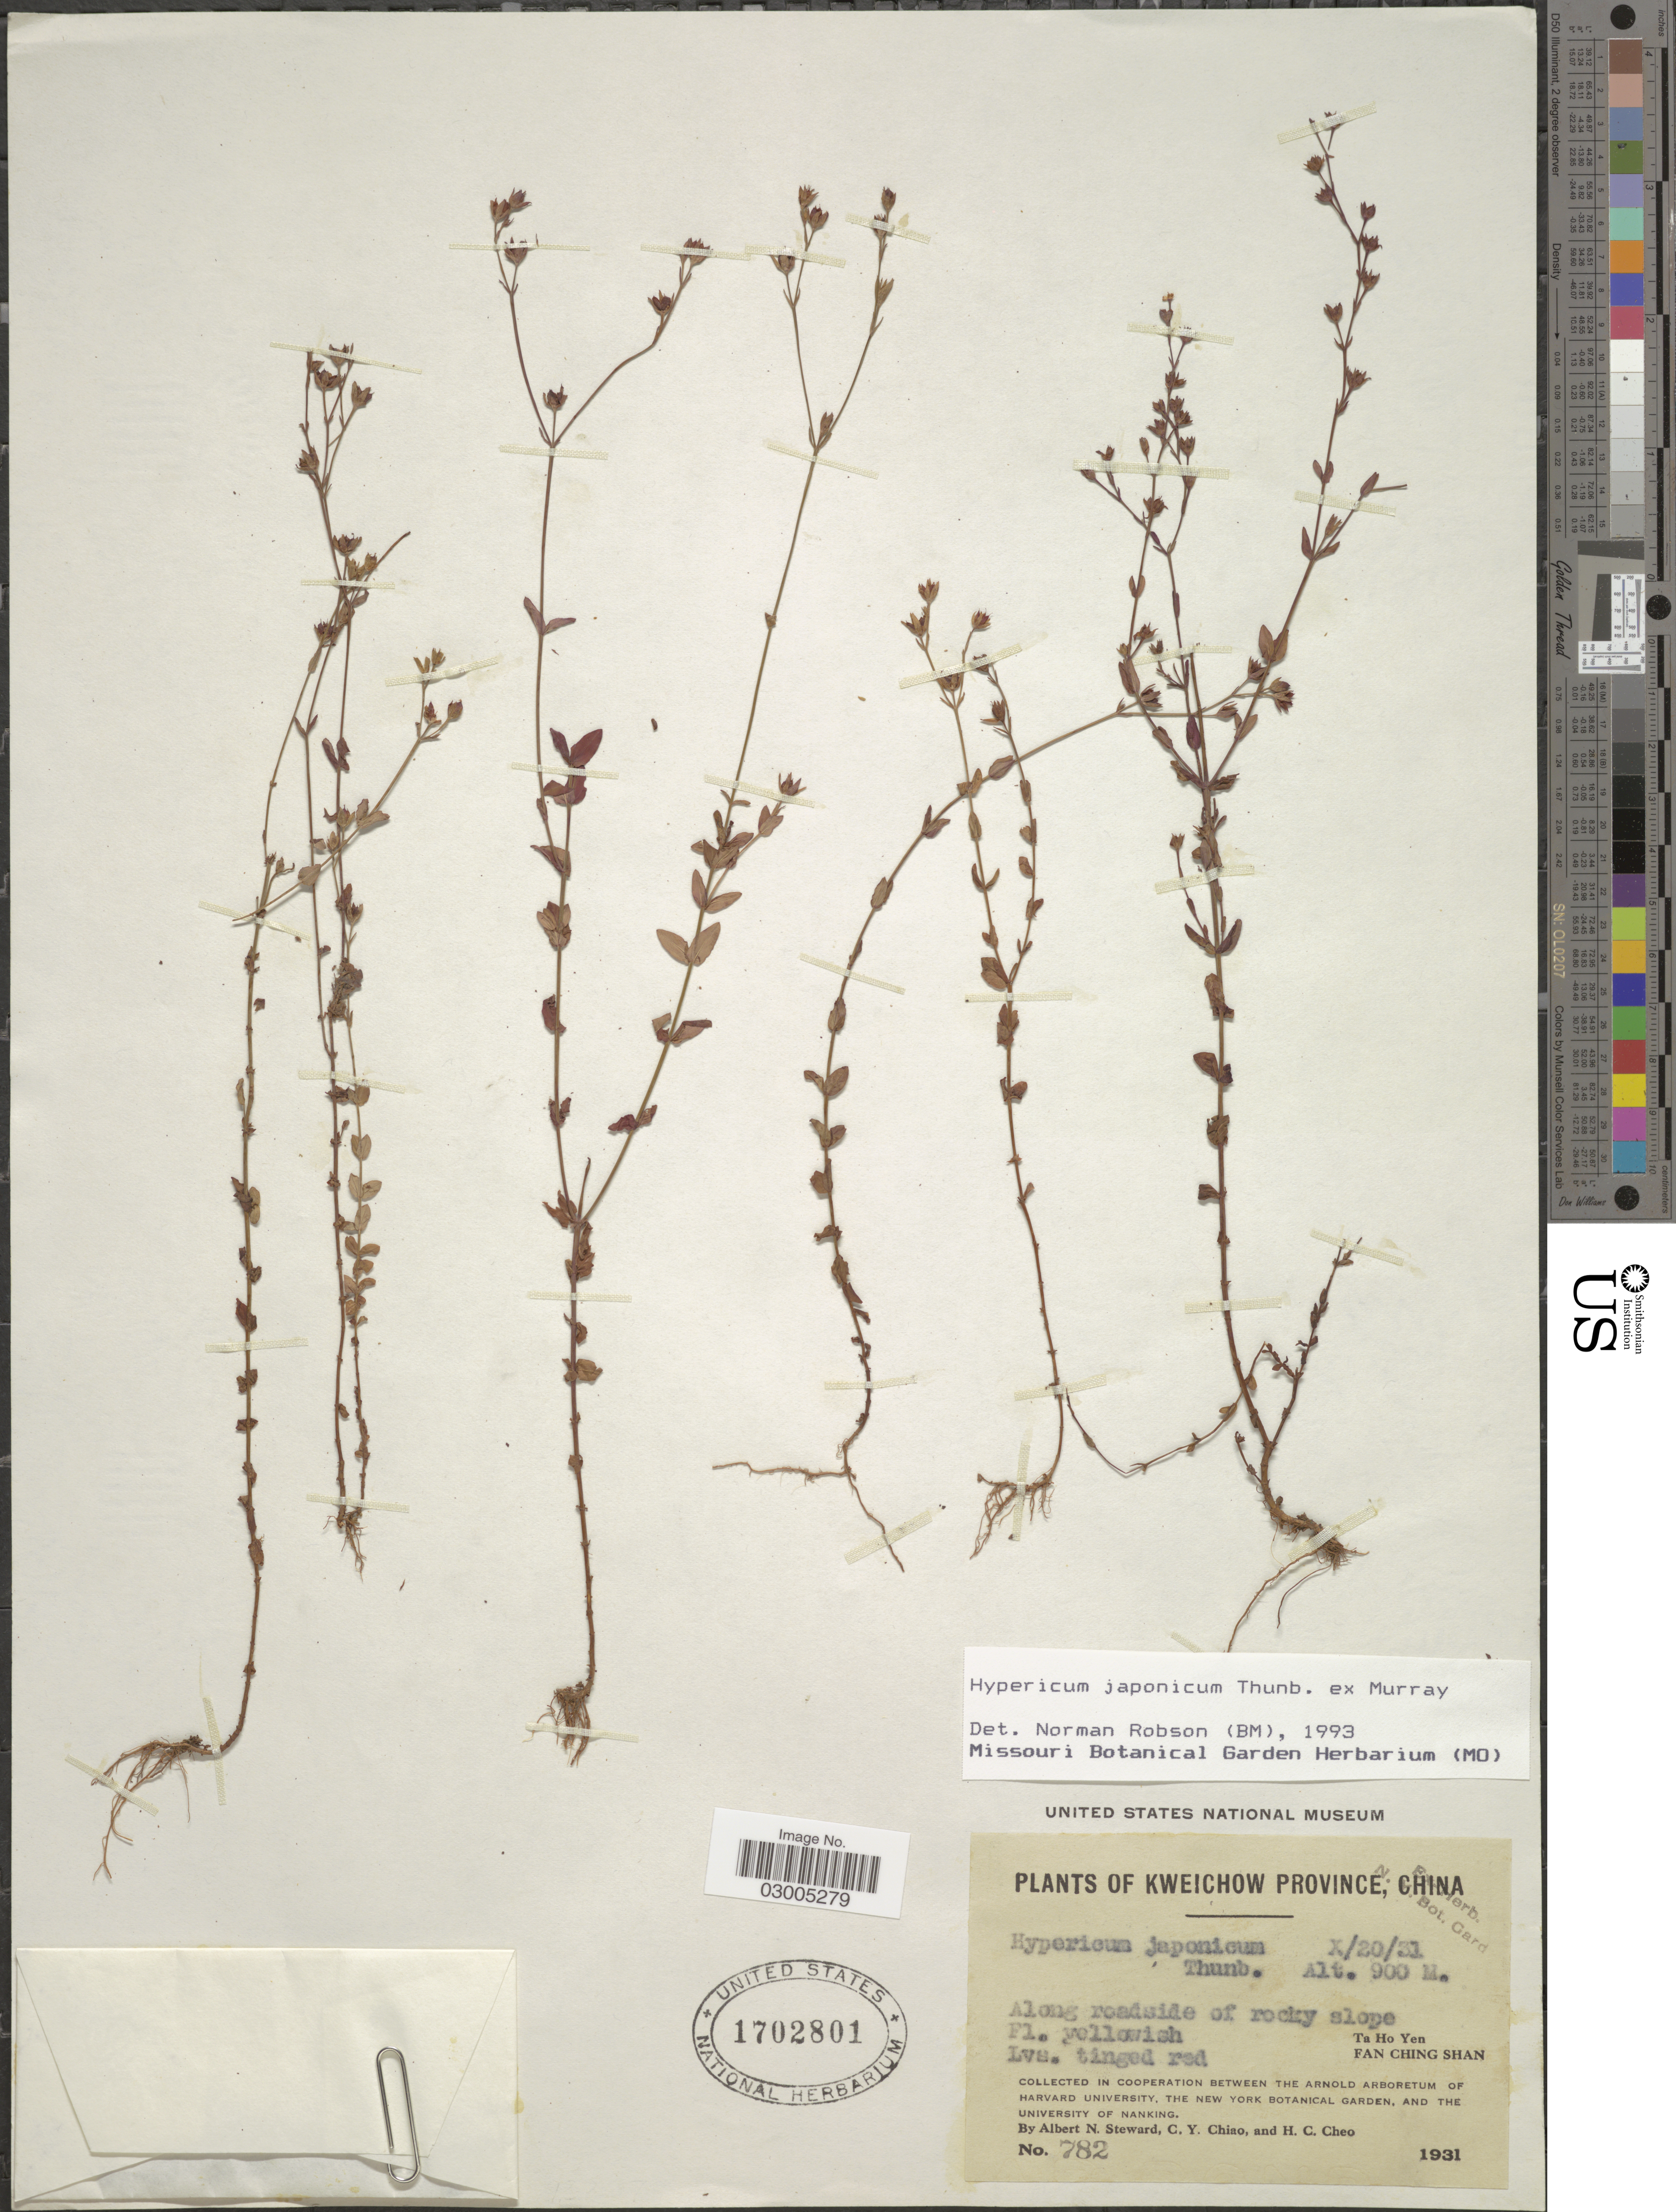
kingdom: Plantae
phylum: Tracheophyta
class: Magnoliopsida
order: Malpighiales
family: Hypericaceae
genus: Hypericum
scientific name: Hypericum japonicum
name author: Thunb.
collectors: A. N. Steward, C. Y. Chiao & H. Cheo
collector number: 782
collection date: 1931-10-20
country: China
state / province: Guizhou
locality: Kweichow Province. Along roadside of rocky slope. Ta Ho Yen. Fan Ching Shan.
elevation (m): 900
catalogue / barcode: US 1702801